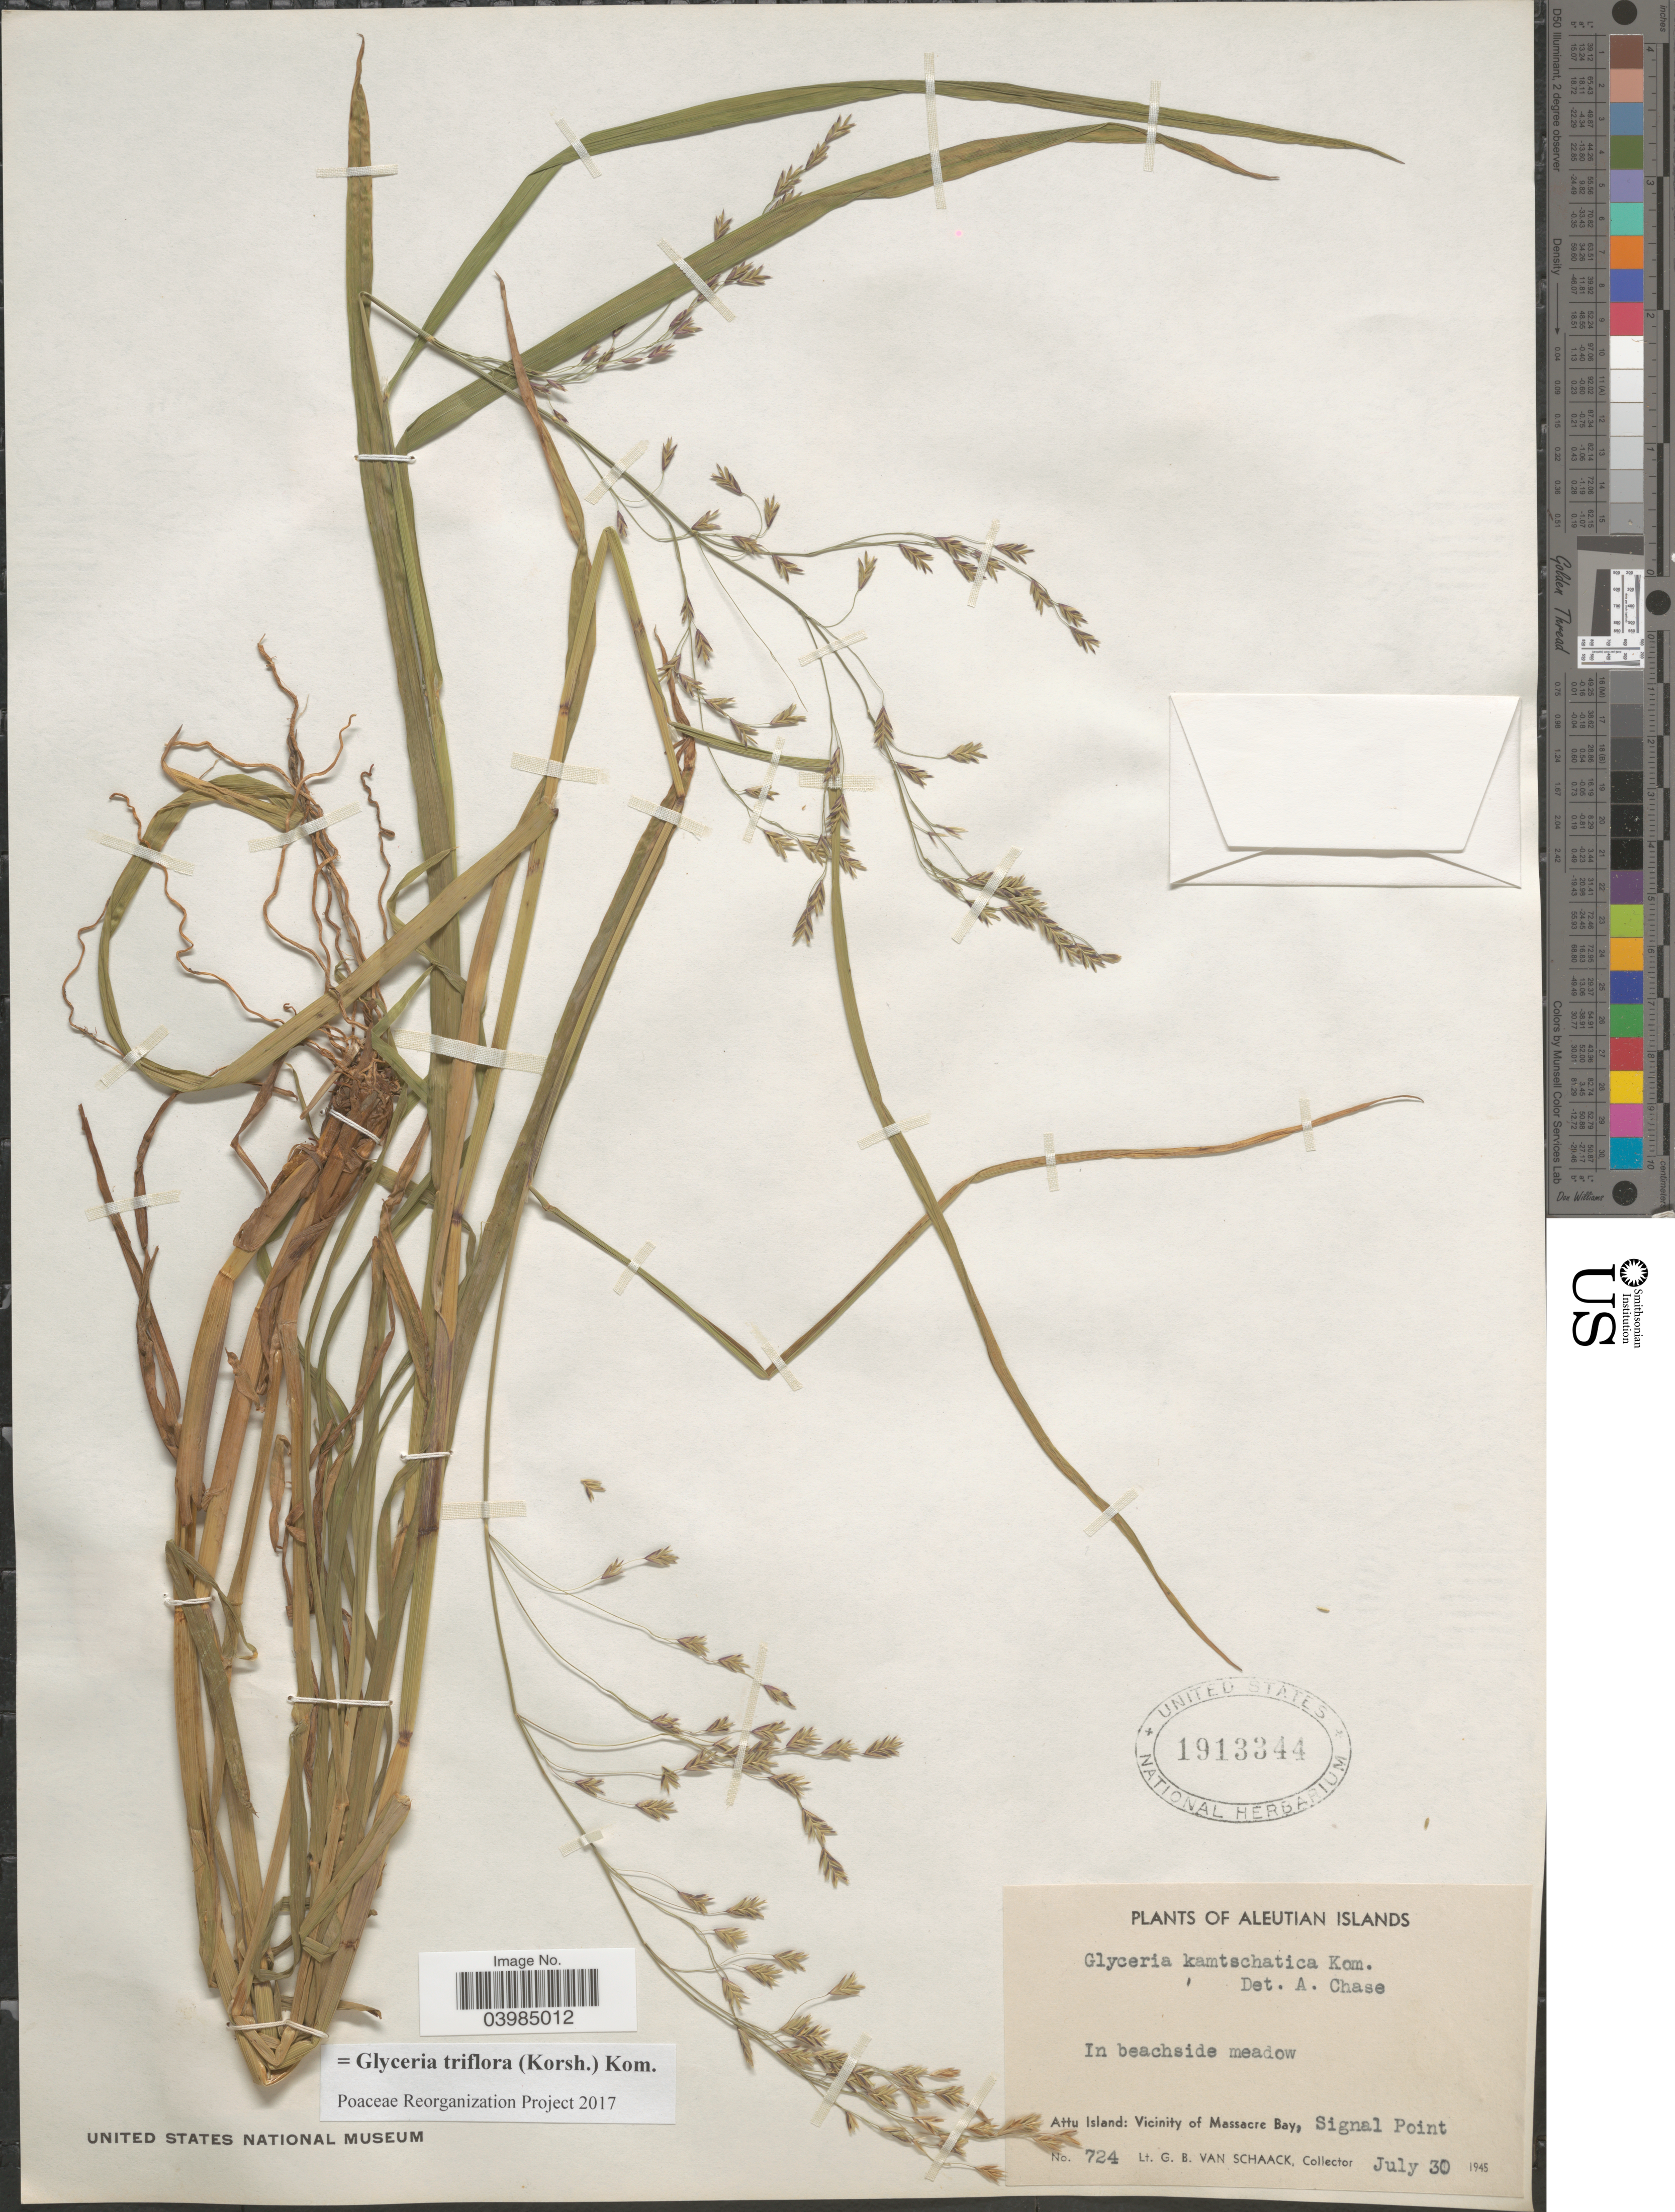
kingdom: Plantae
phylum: Tracheophyta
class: Liliopsida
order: Poales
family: Poaceae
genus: Glyceria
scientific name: Glyceria triflora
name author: (Korsh.) Kom.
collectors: G. Van Schaack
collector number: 724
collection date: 1945-07-30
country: United States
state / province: Alaska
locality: Aleutian Islands. Attu Island: Vicinity of Massacre Bay, Signal Point.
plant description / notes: Mullinger, M.D. - University of Vermont - leaf tissue:DNA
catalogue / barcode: US 1913344